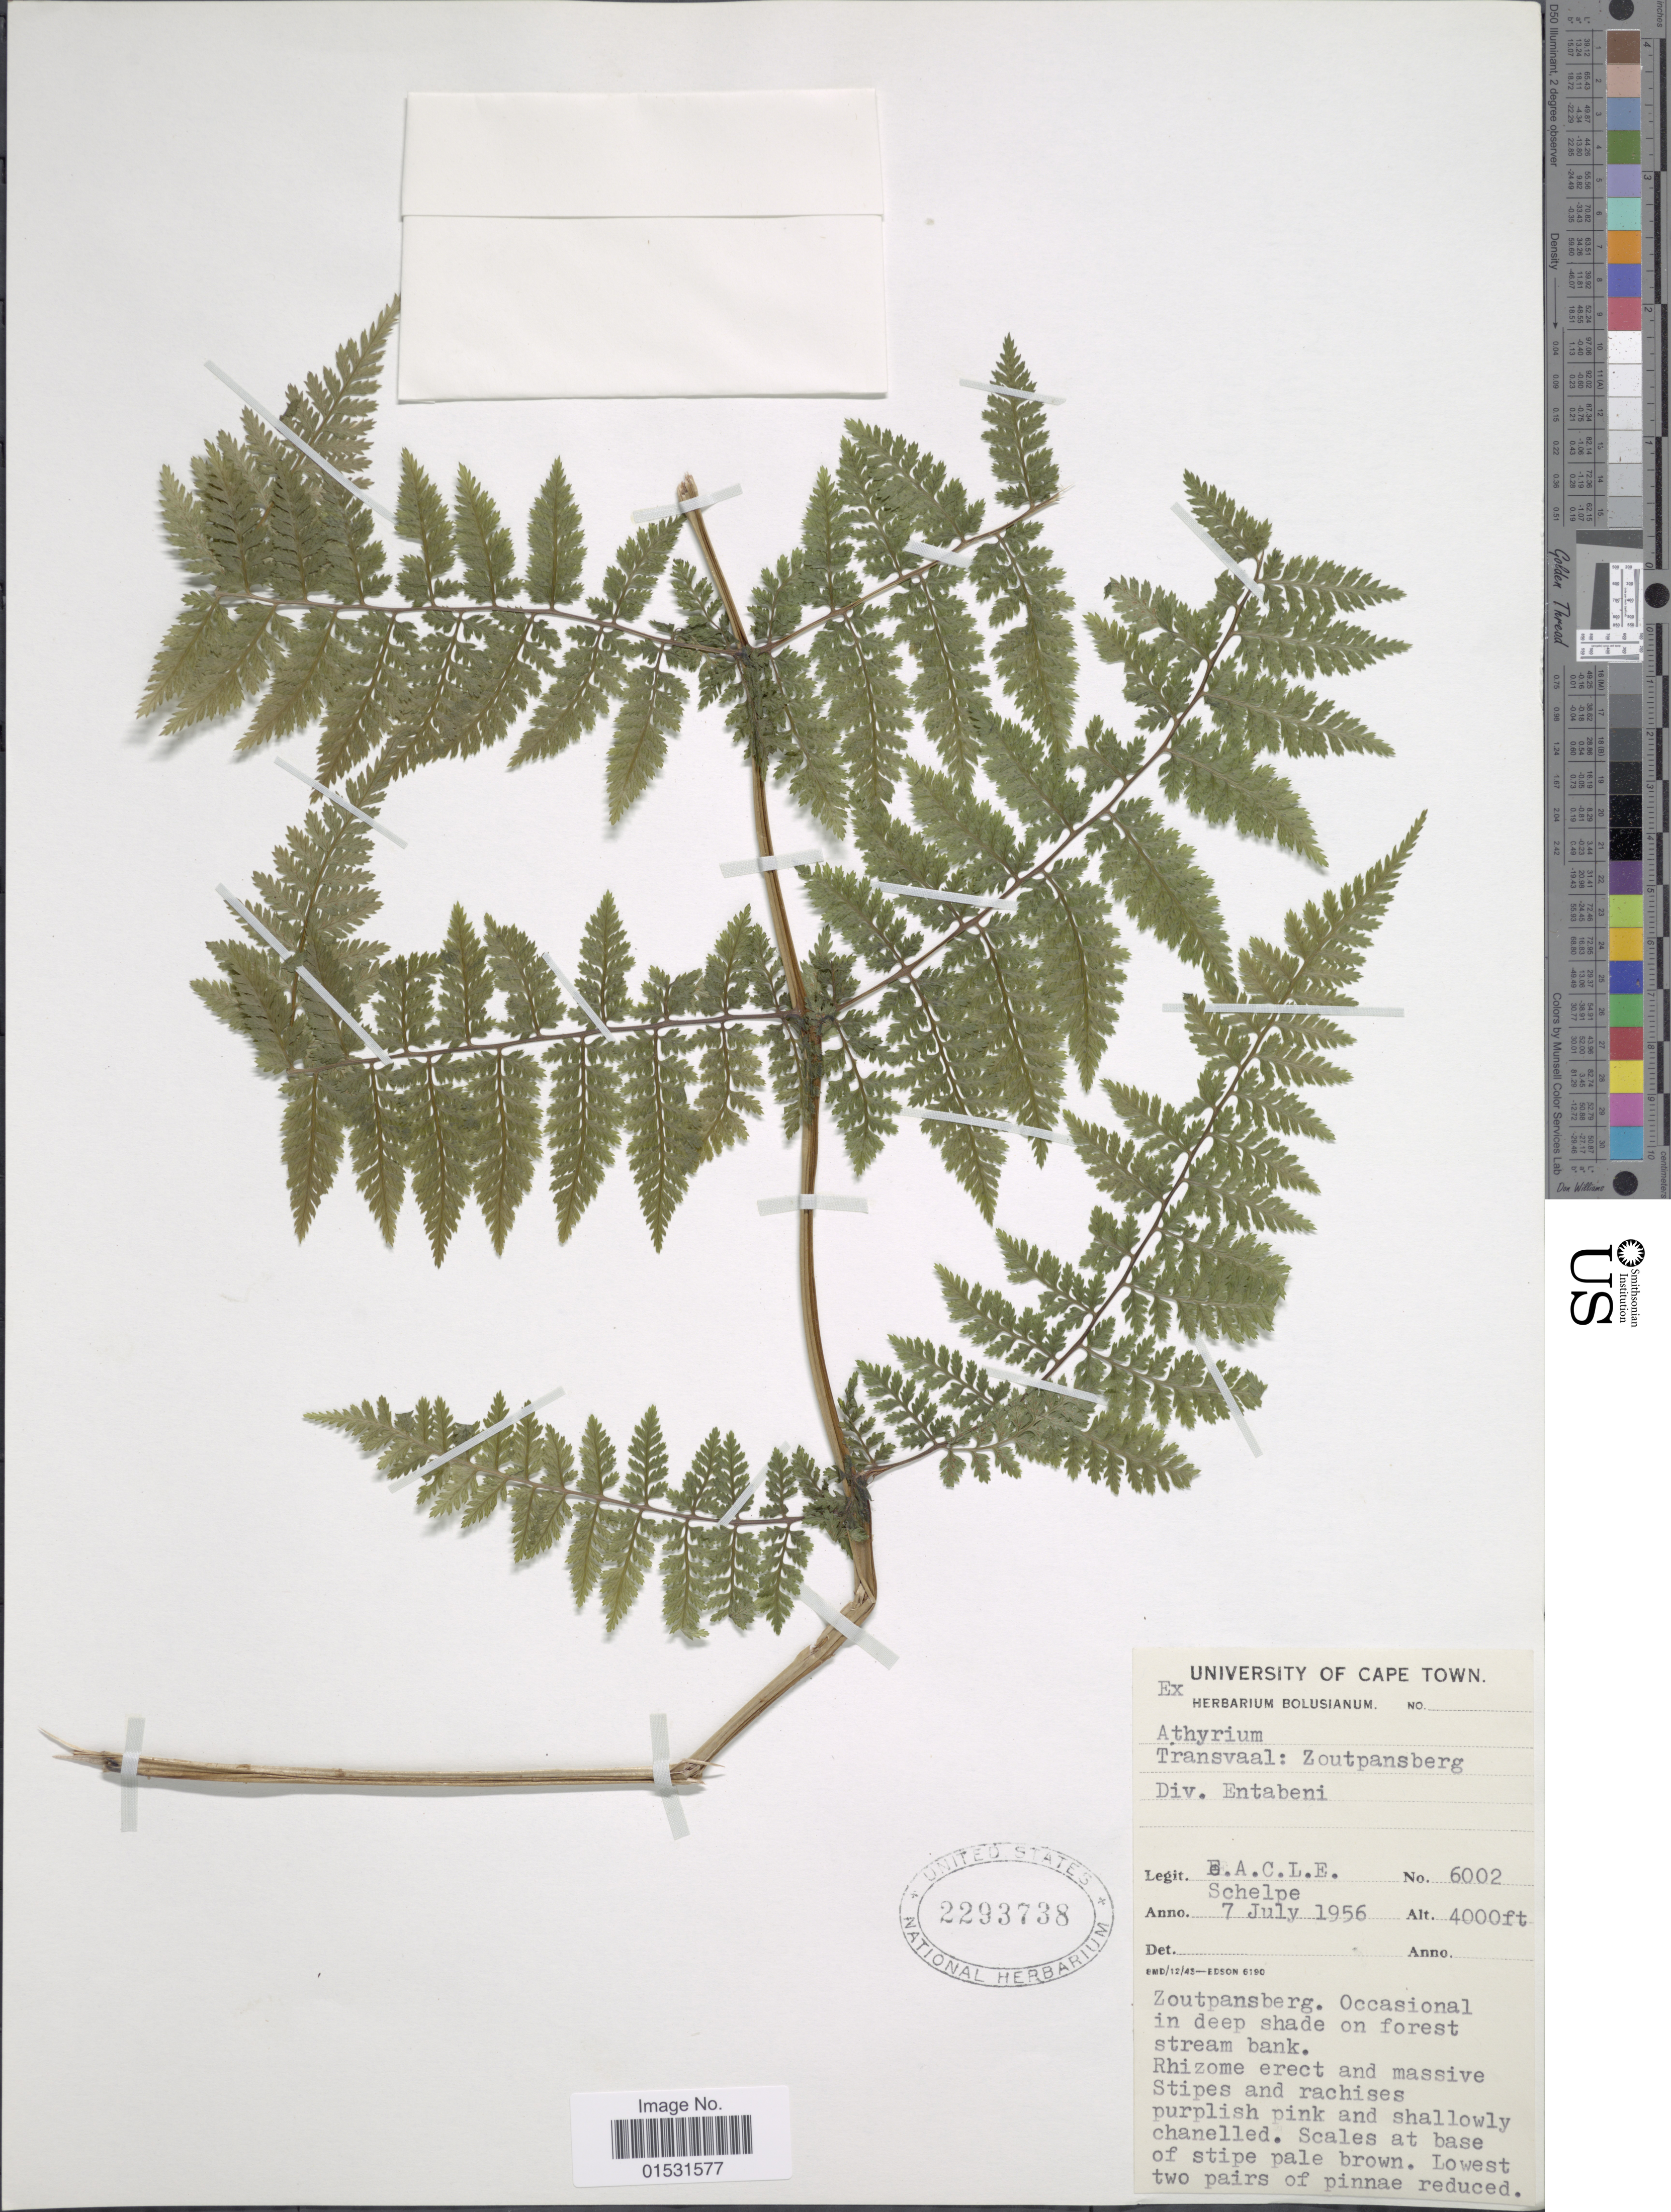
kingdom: Plantae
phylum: Tracheophyta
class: Polypodiopsida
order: Polypodiales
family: Athyriaceae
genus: Athyrium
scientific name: Athyrium sp.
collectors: E. A. C. L. E. Schelpe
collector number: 6002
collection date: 1956-07-07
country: South Africa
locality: Transvaal: Zoutpansberg. Div. Entabeni.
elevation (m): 1219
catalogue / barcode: US 2293738